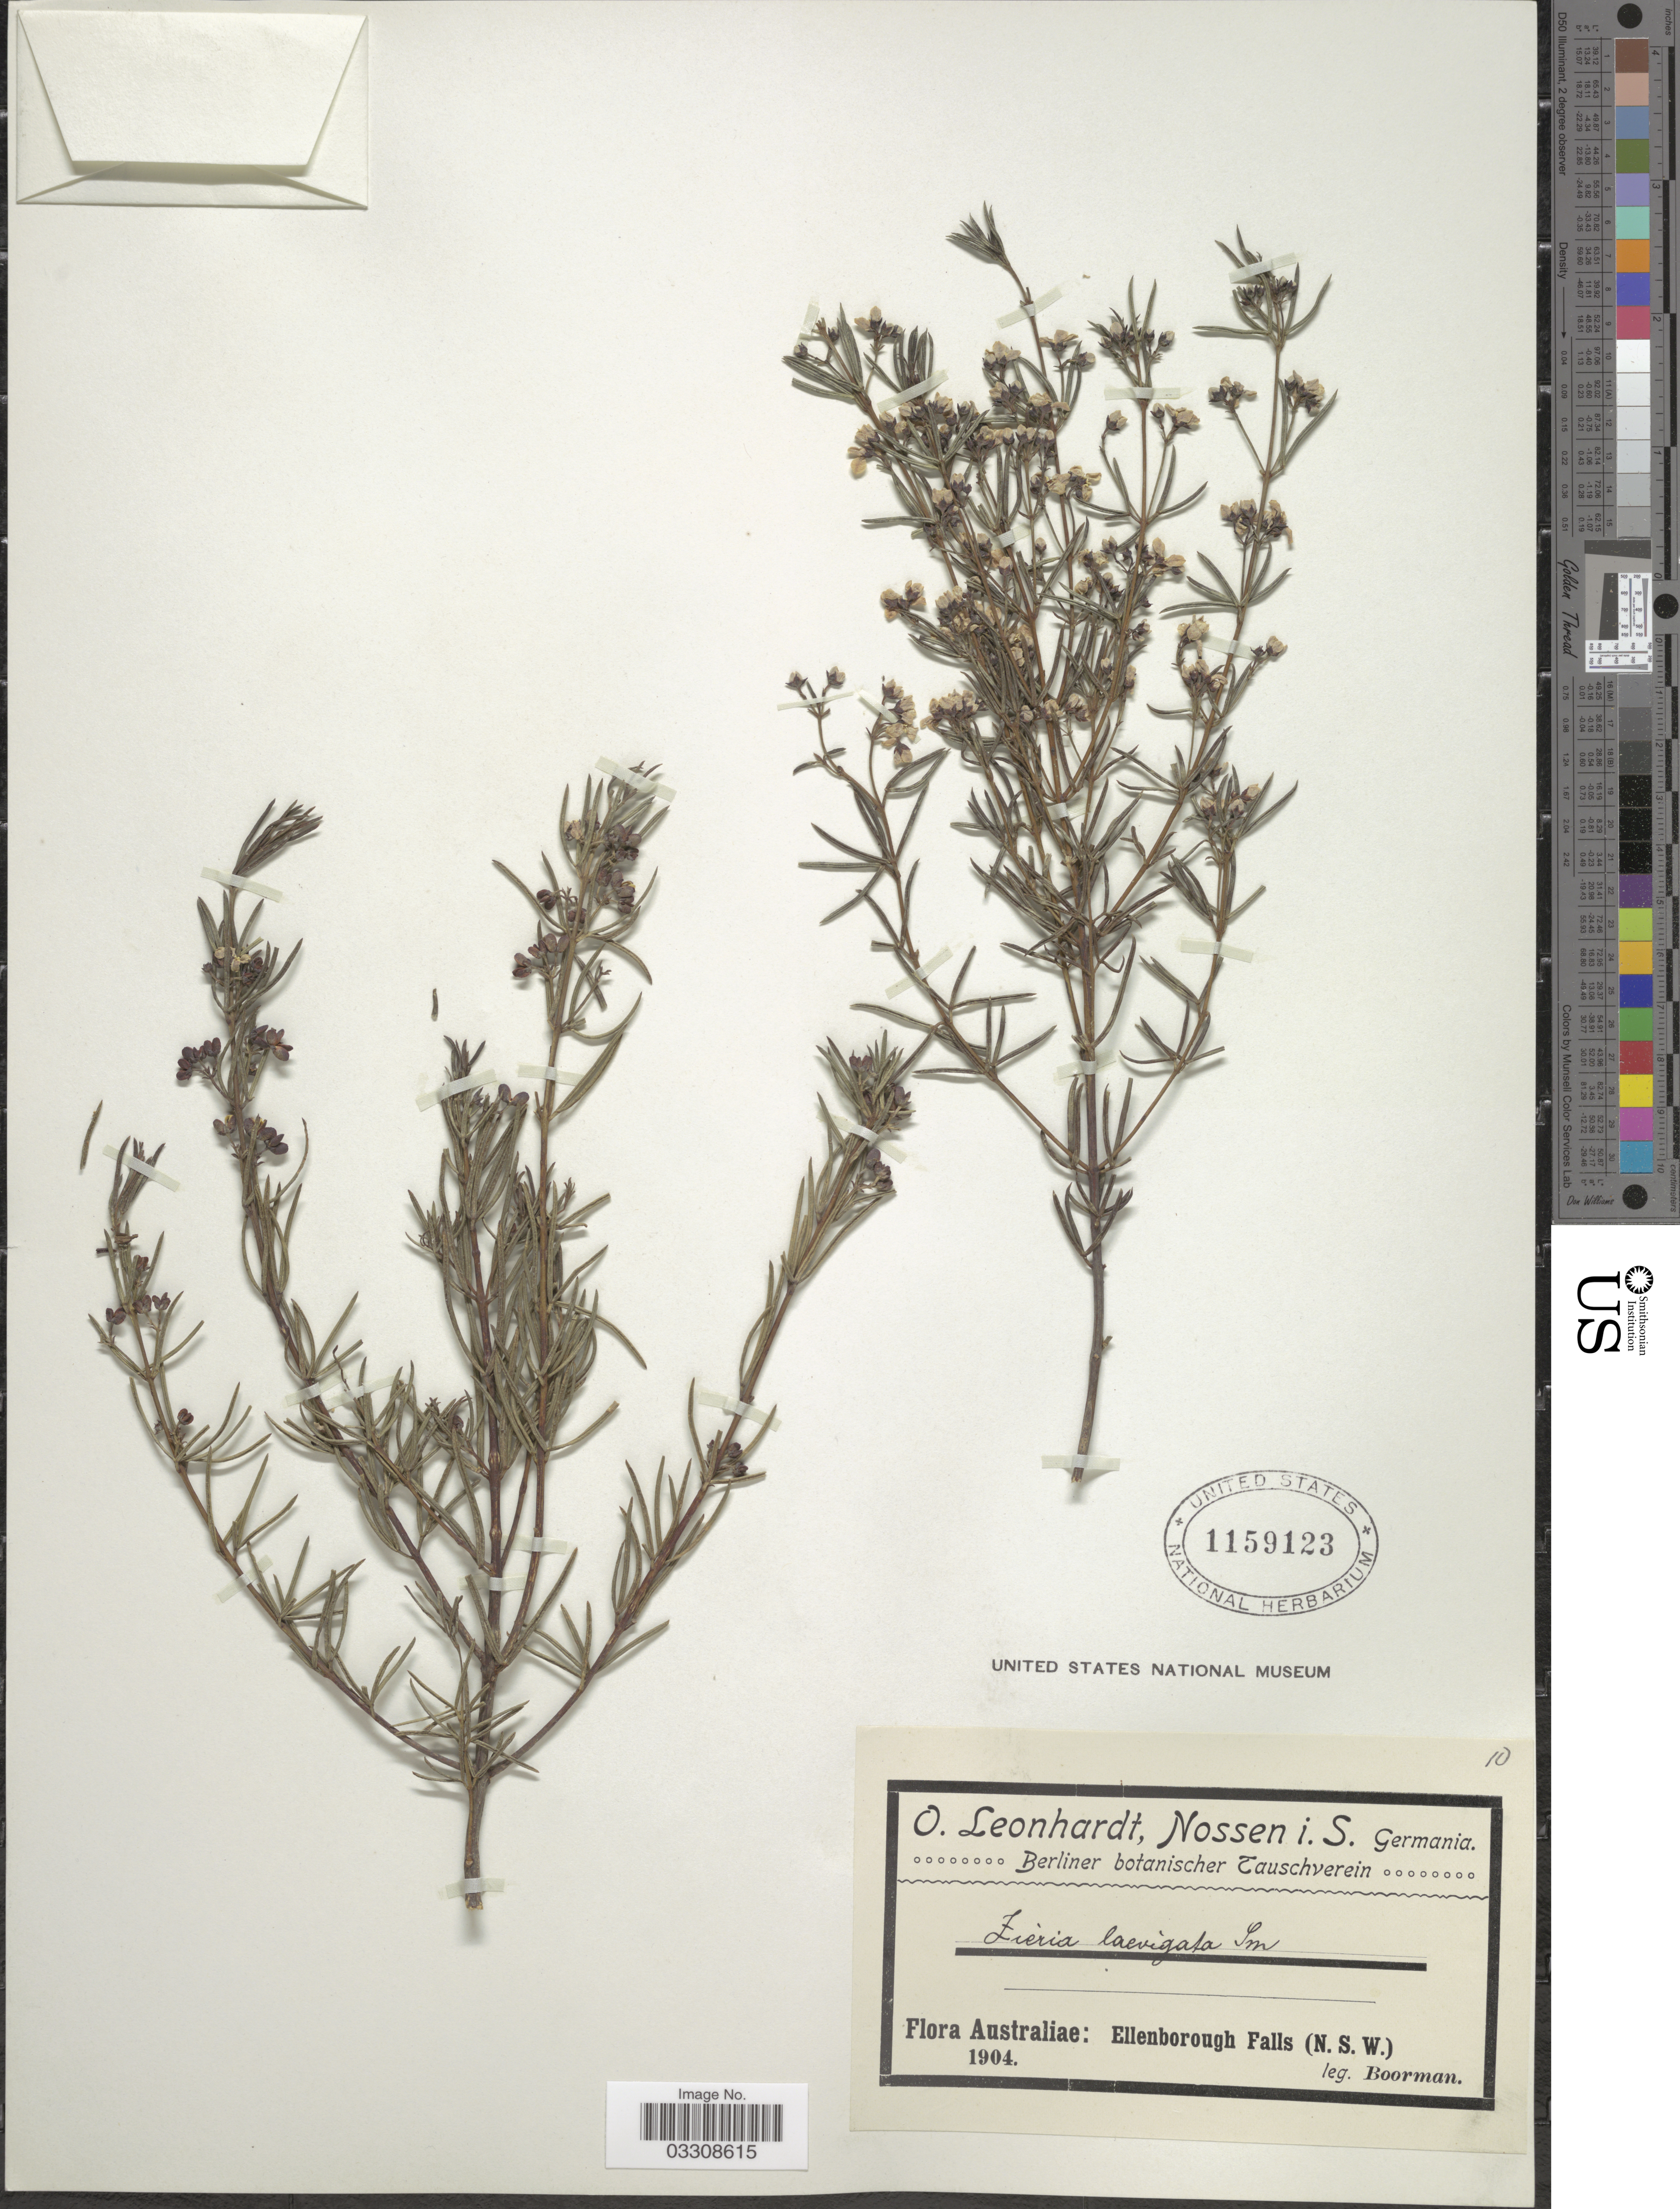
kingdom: Plantae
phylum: Tracheophyta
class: Magnoliopsida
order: Sapindales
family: Rutaceae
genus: Zieria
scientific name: Zieria laevigata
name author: Sm.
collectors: -. Boorman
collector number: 10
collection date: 1904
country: Australia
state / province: New South Wales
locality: Ellenborough Falls.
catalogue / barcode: US 1159123